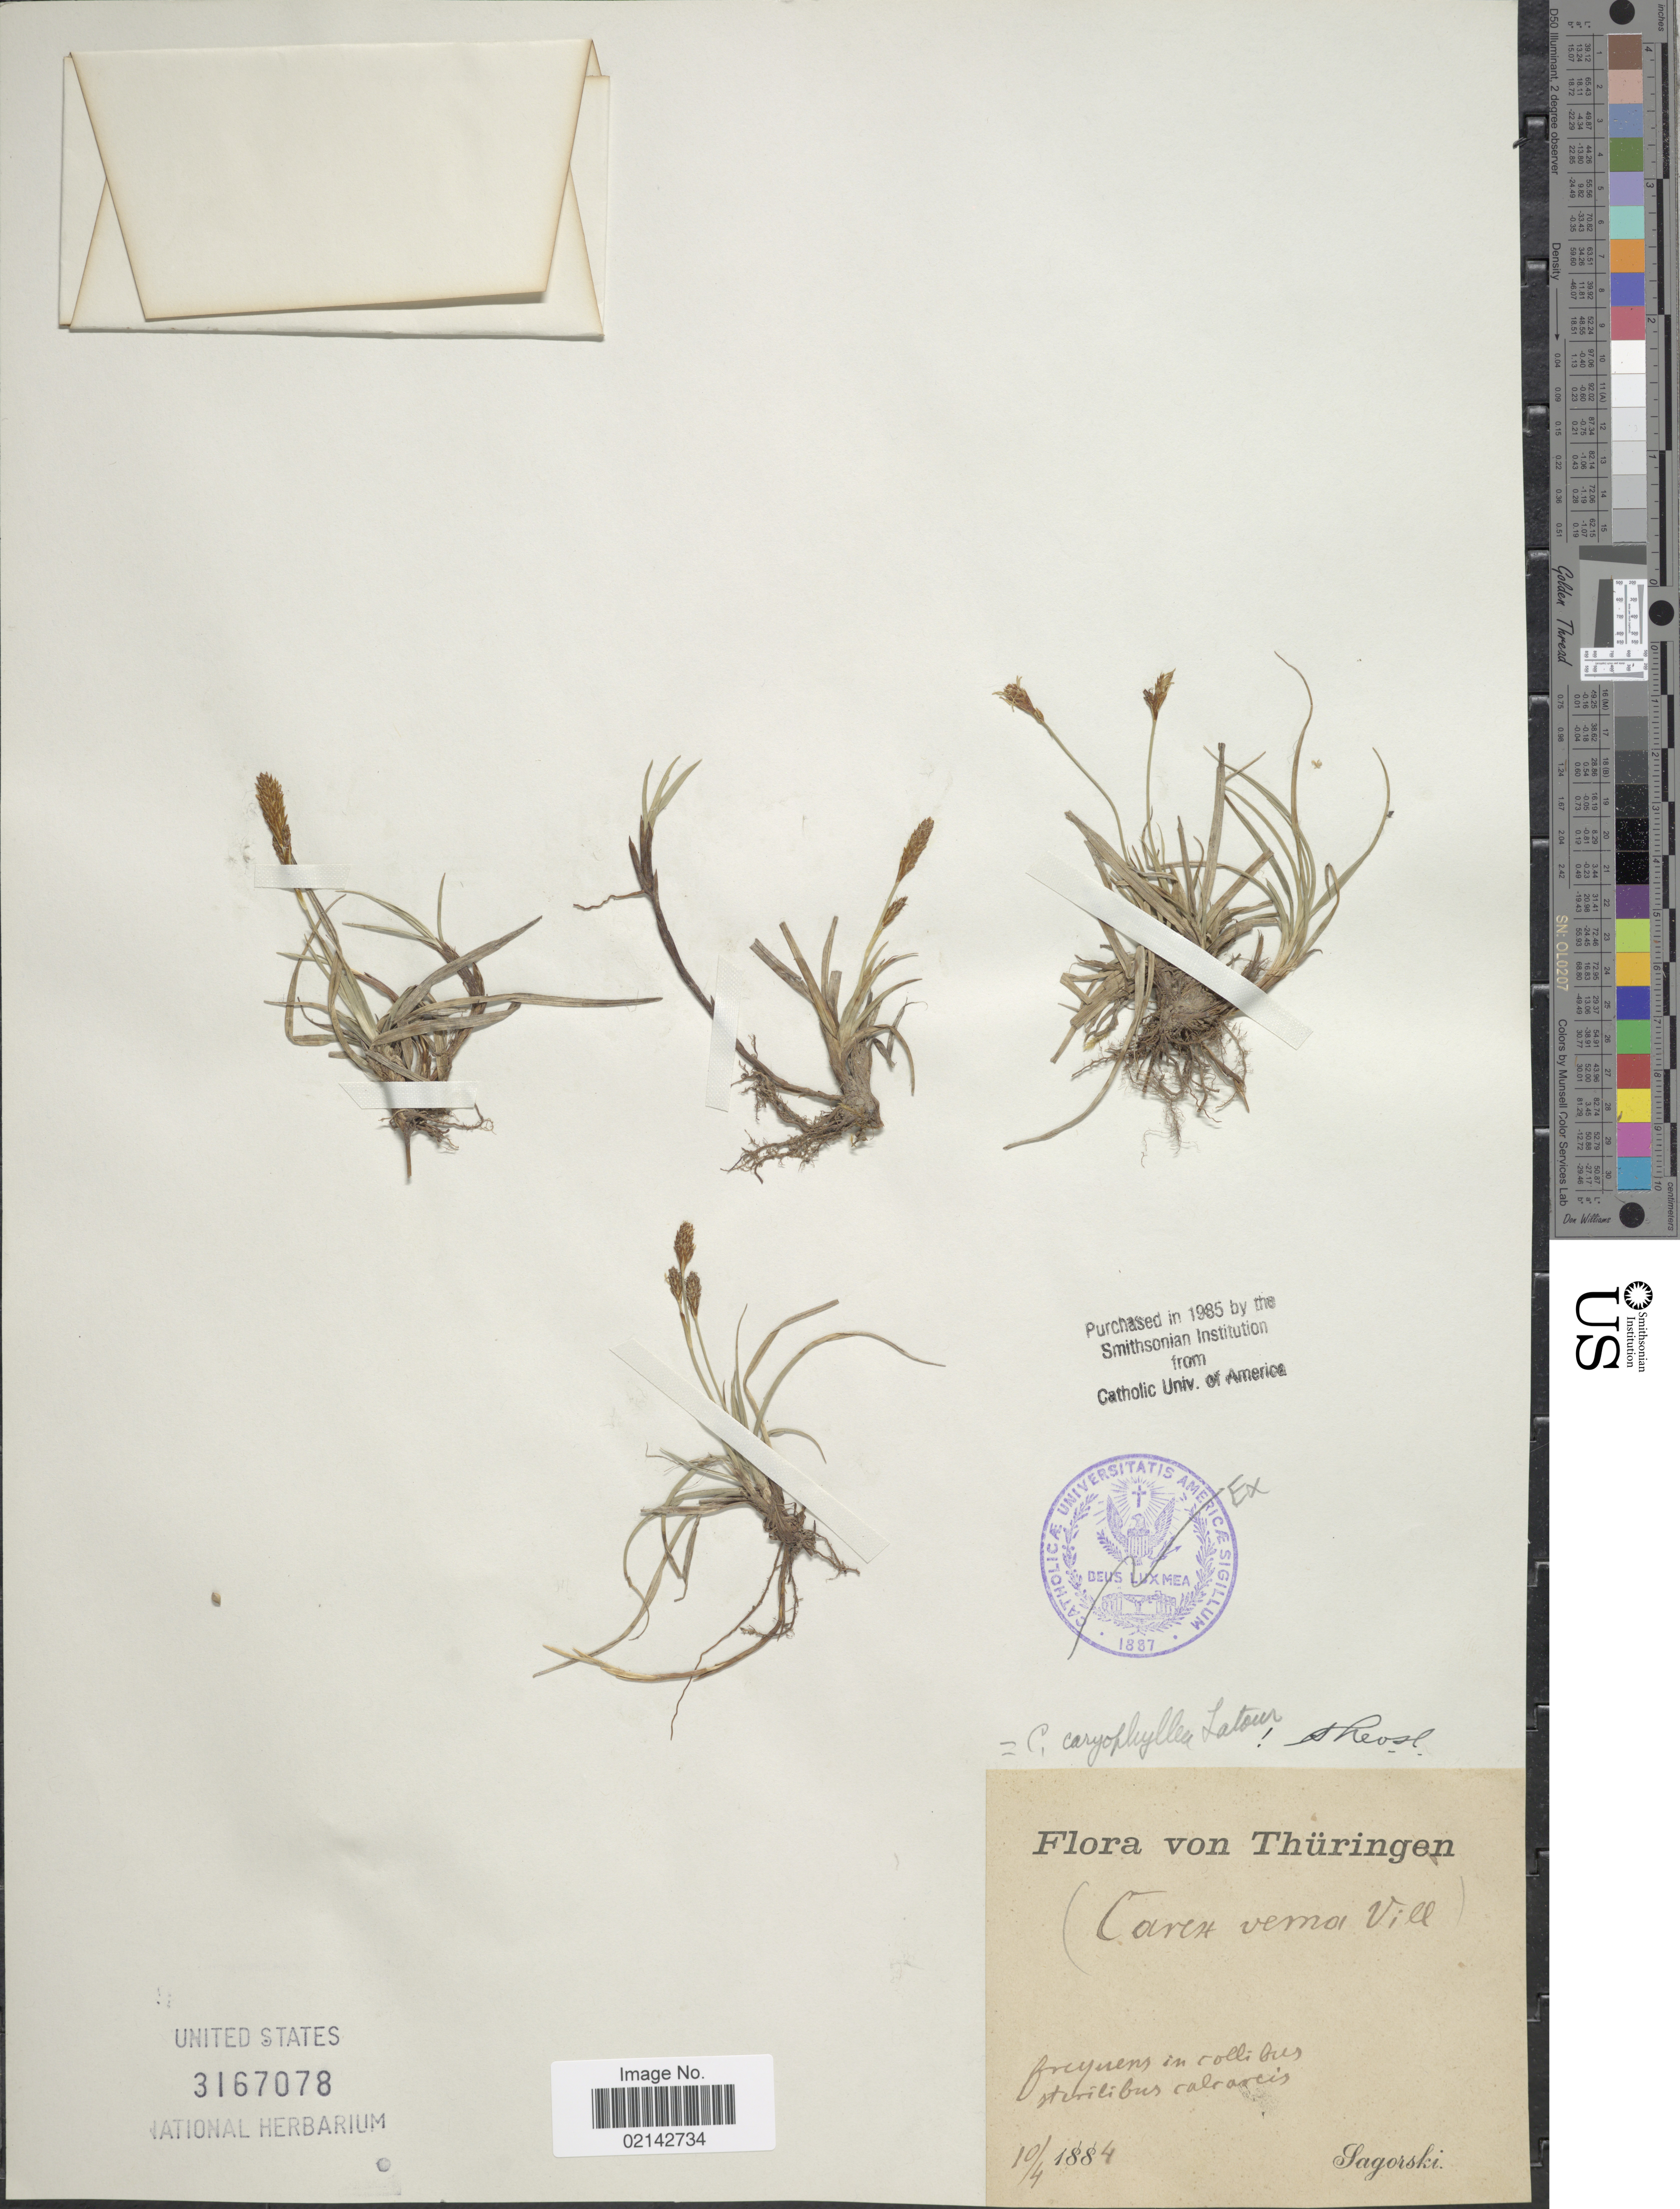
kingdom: Plantae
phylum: Tracheophyta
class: Liliopsida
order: Poales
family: Cyperaceae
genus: Carex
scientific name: Carex caryophyllea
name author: Latourr.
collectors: -. Sagorski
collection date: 1884-04-10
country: Germany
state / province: Thuringia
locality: Frequens in collibus sterilibus calcaires. [interpreted]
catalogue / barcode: US 3167078